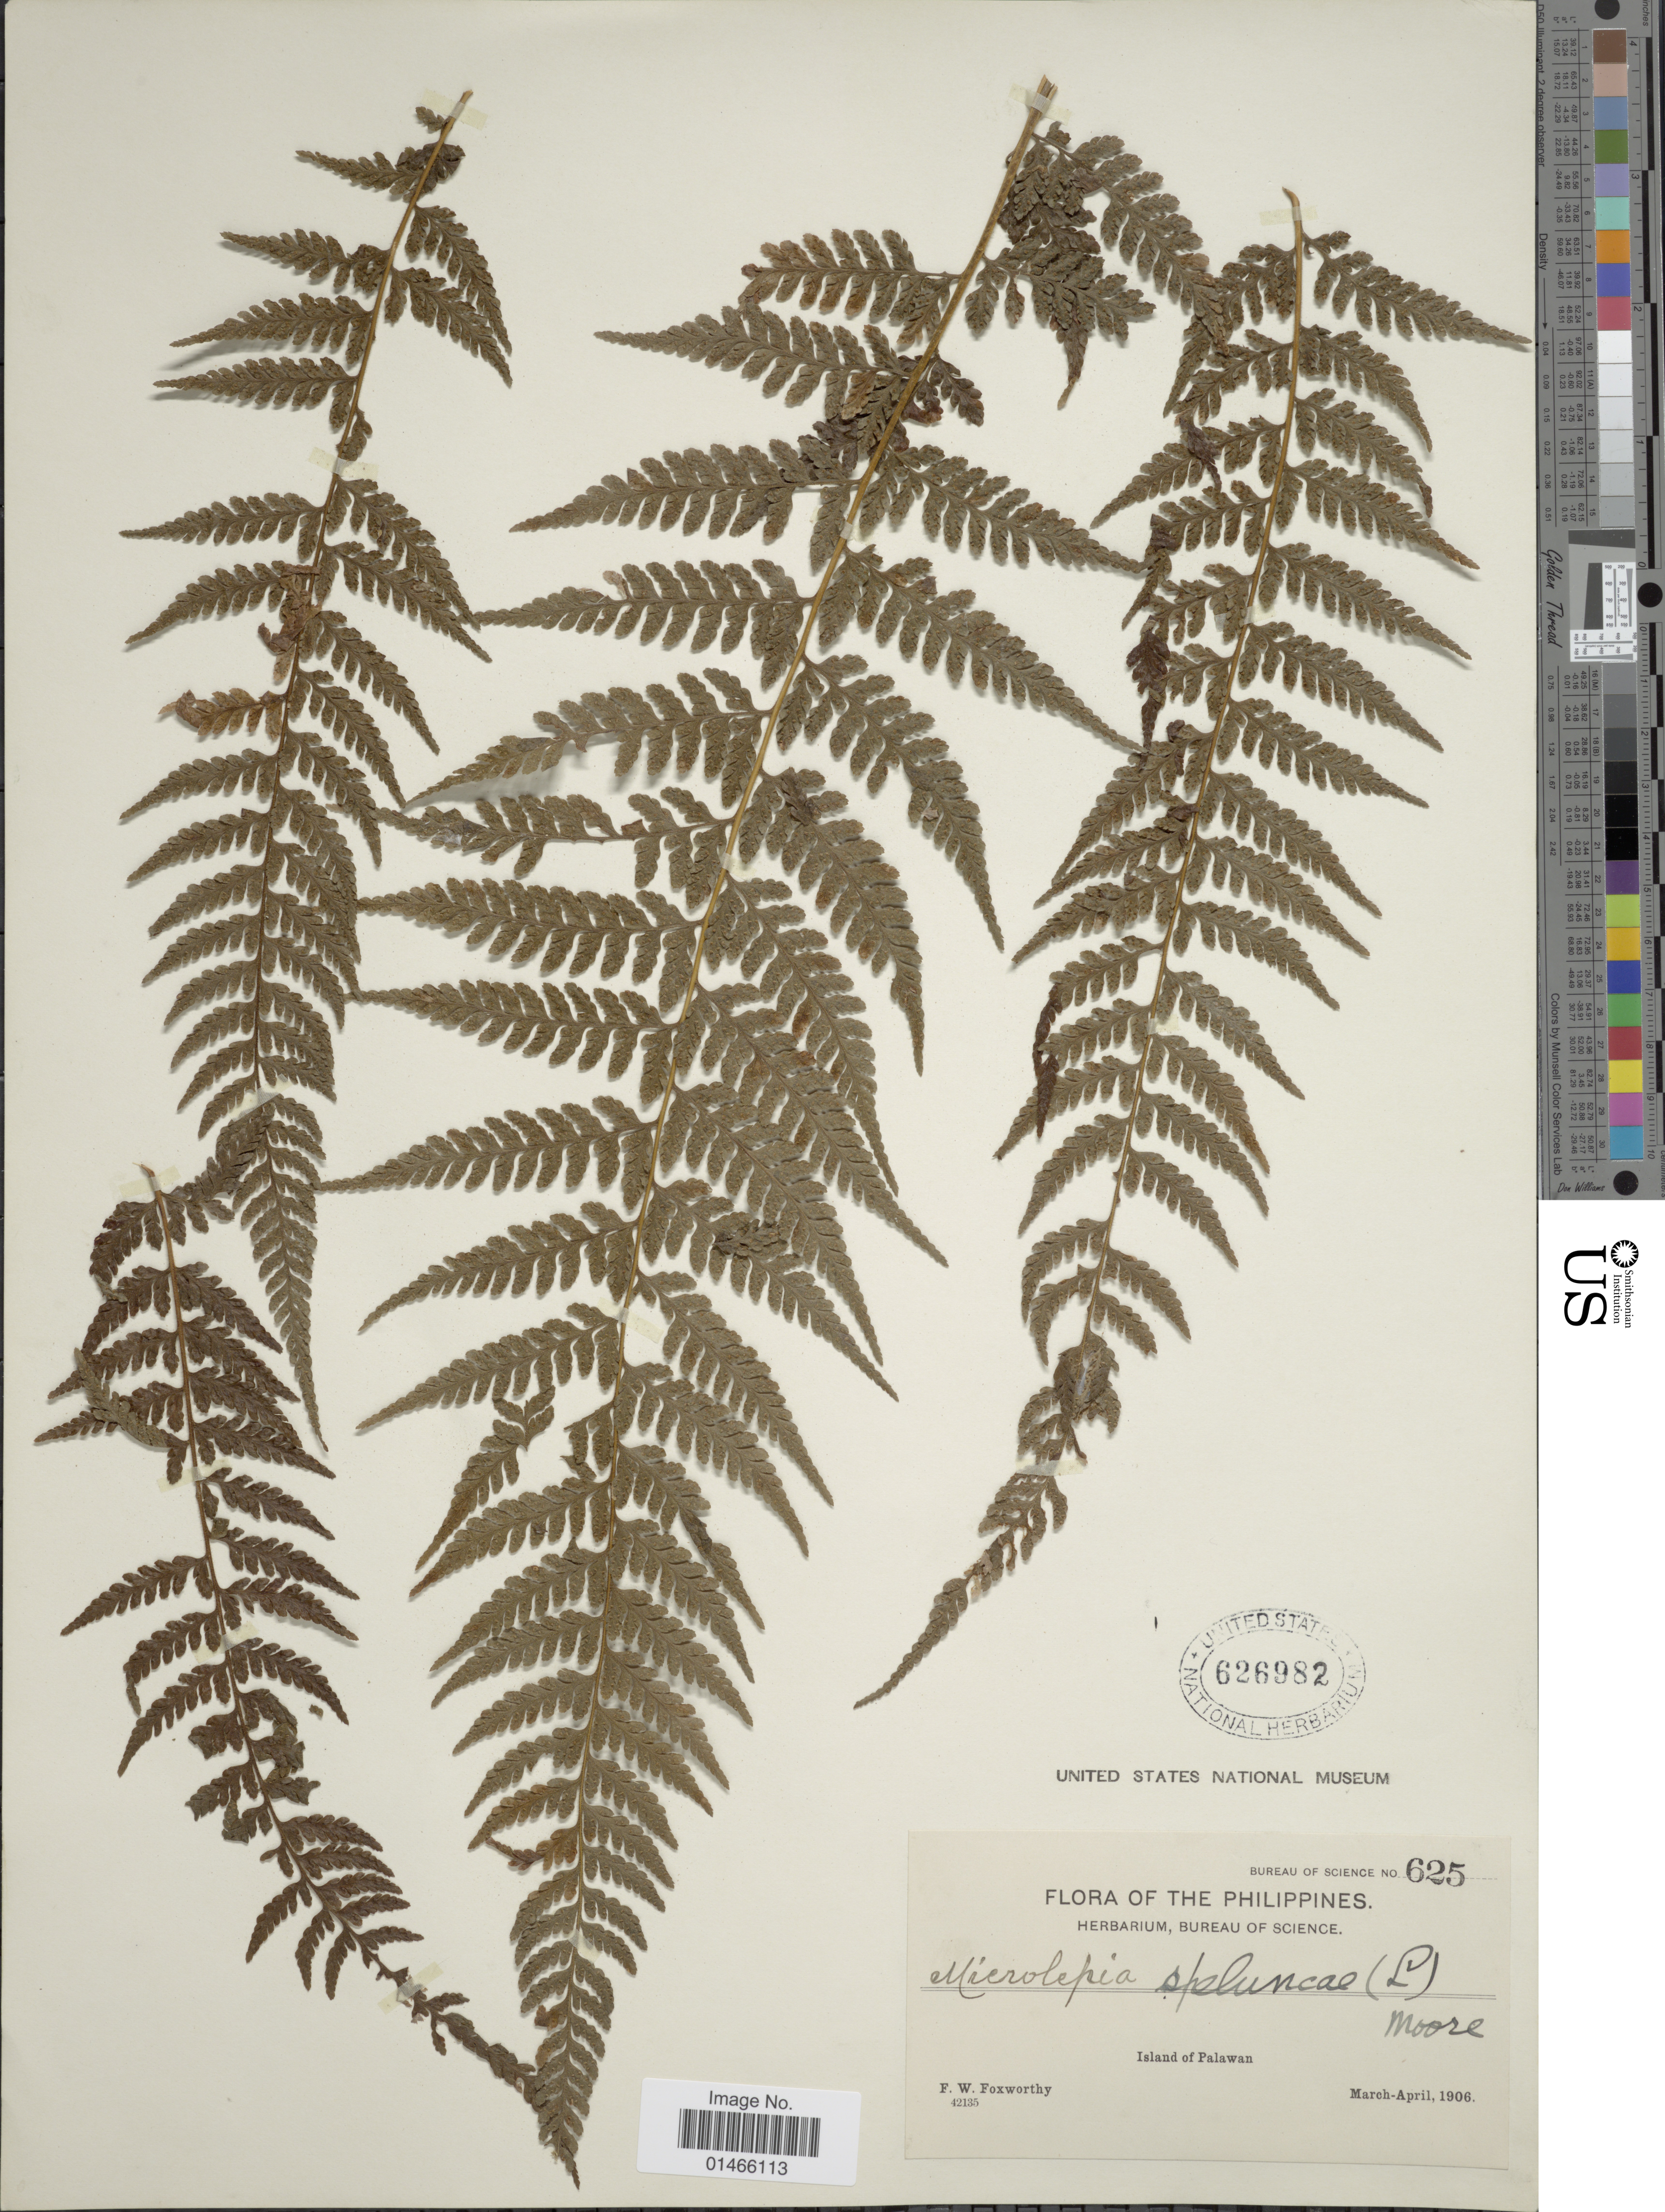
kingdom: Plantae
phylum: Tracheophyta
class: Polypodiopsida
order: Polypodiales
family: Dennstaedtiaceae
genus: Microlepia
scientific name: Microlepia speluncae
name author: (L.) T. Moore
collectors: F. W. Foxworthy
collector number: Bureau of Science 625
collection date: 1906-03/1906-04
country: Philippines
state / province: Mimaropa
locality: Island of Palawan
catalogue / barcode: US 626982